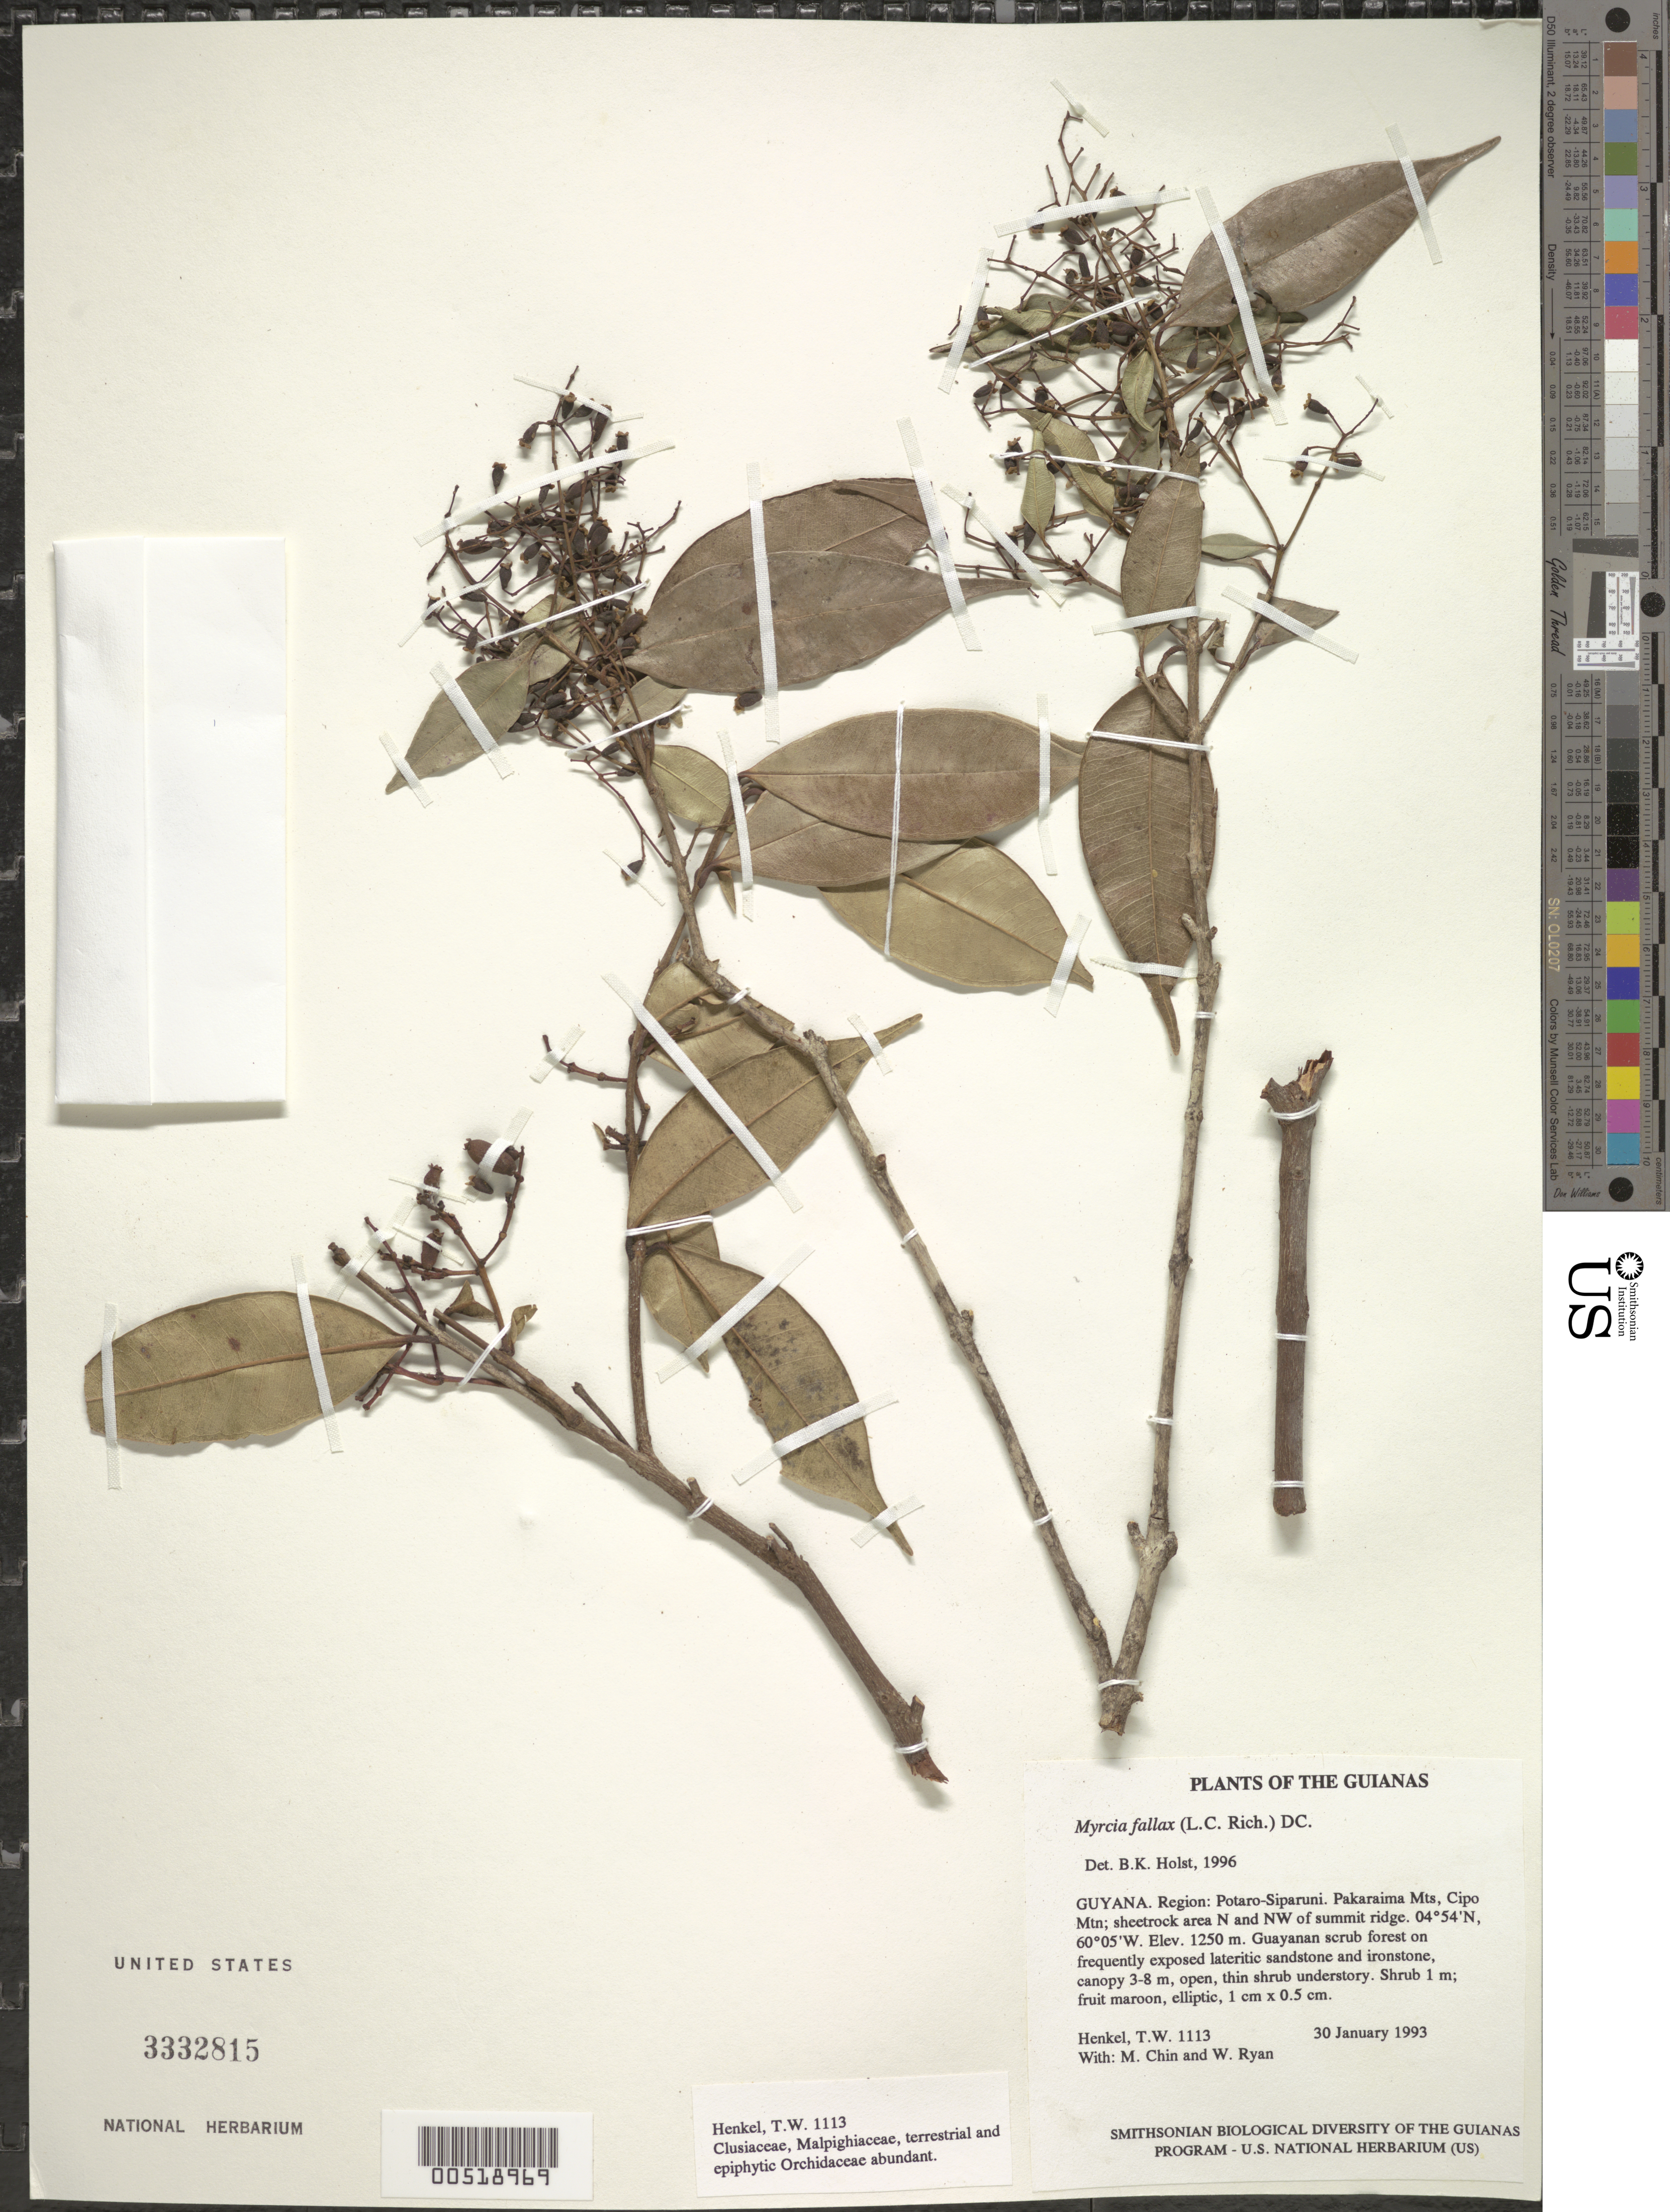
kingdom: Plantae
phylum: Tracheophyta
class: Magnoliopsida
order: Myrtales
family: Myrtaceae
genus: Myrcia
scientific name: Myrcia fallax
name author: (Rich.) DC.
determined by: Holst, Bruce K.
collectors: T. Henkel, M. Chin & W. Ryan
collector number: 1113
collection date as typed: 30 January 1993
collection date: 1993-01-30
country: Guyana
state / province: Potaro-Siparuni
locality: Pakaraima Mts, Cipo Mtn; sheetrock area N and NW of summit ridge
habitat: Guayanan scrub forest on frequently exposed lateritic sandstone and ironstone, canopy 3-8 m, open, thin shrub understory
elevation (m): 1250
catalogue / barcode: US 3332815